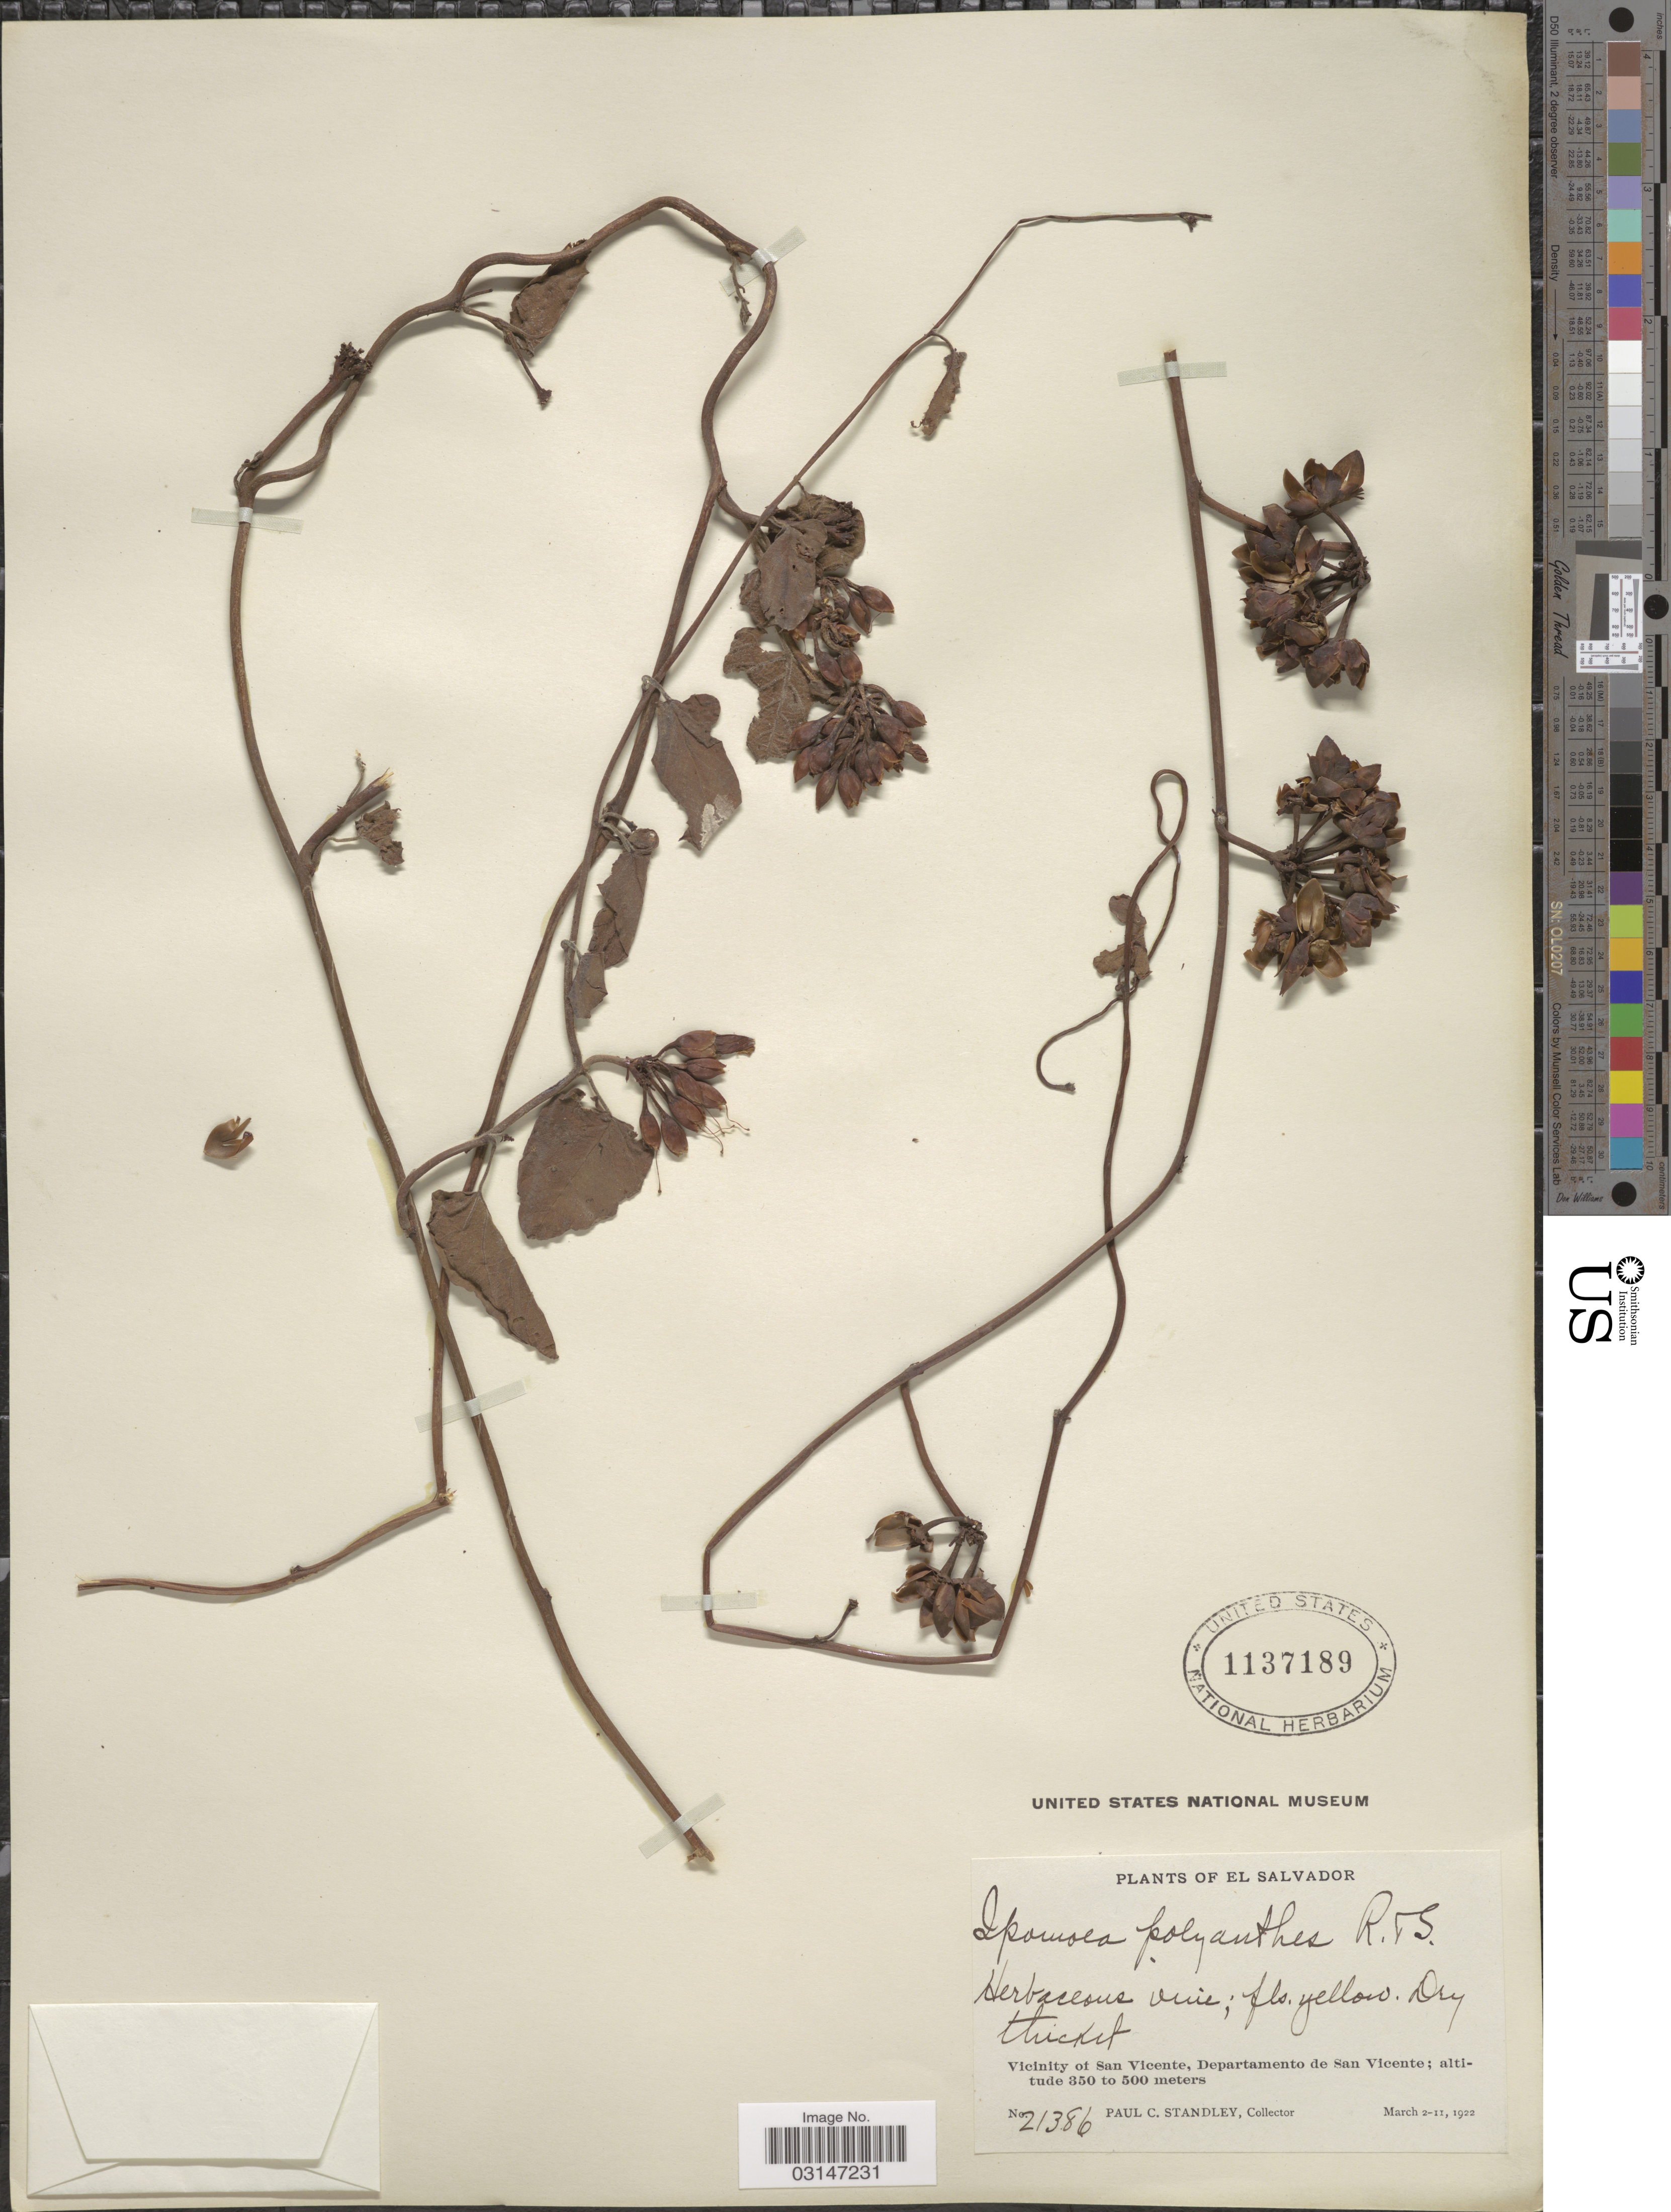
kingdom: Plantae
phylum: Tracheophyta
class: Magnoliopsida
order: Solanales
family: Convolvulaceae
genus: Camonea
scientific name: Camonea umbellata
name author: (L.) A. R. Simões & Staples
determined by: Strong, Mark T., (BOT), Smithsonian Institution - National Museum of Natural History (UNITED STATES)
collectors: P. C. Standley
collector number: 21386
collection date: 1922-03-02/1922-03-11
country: El Salvador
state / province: San Vincente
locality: Vicinity of San Vicente, Departamento de San Vicente.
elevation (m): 350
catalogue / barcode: US 1137189